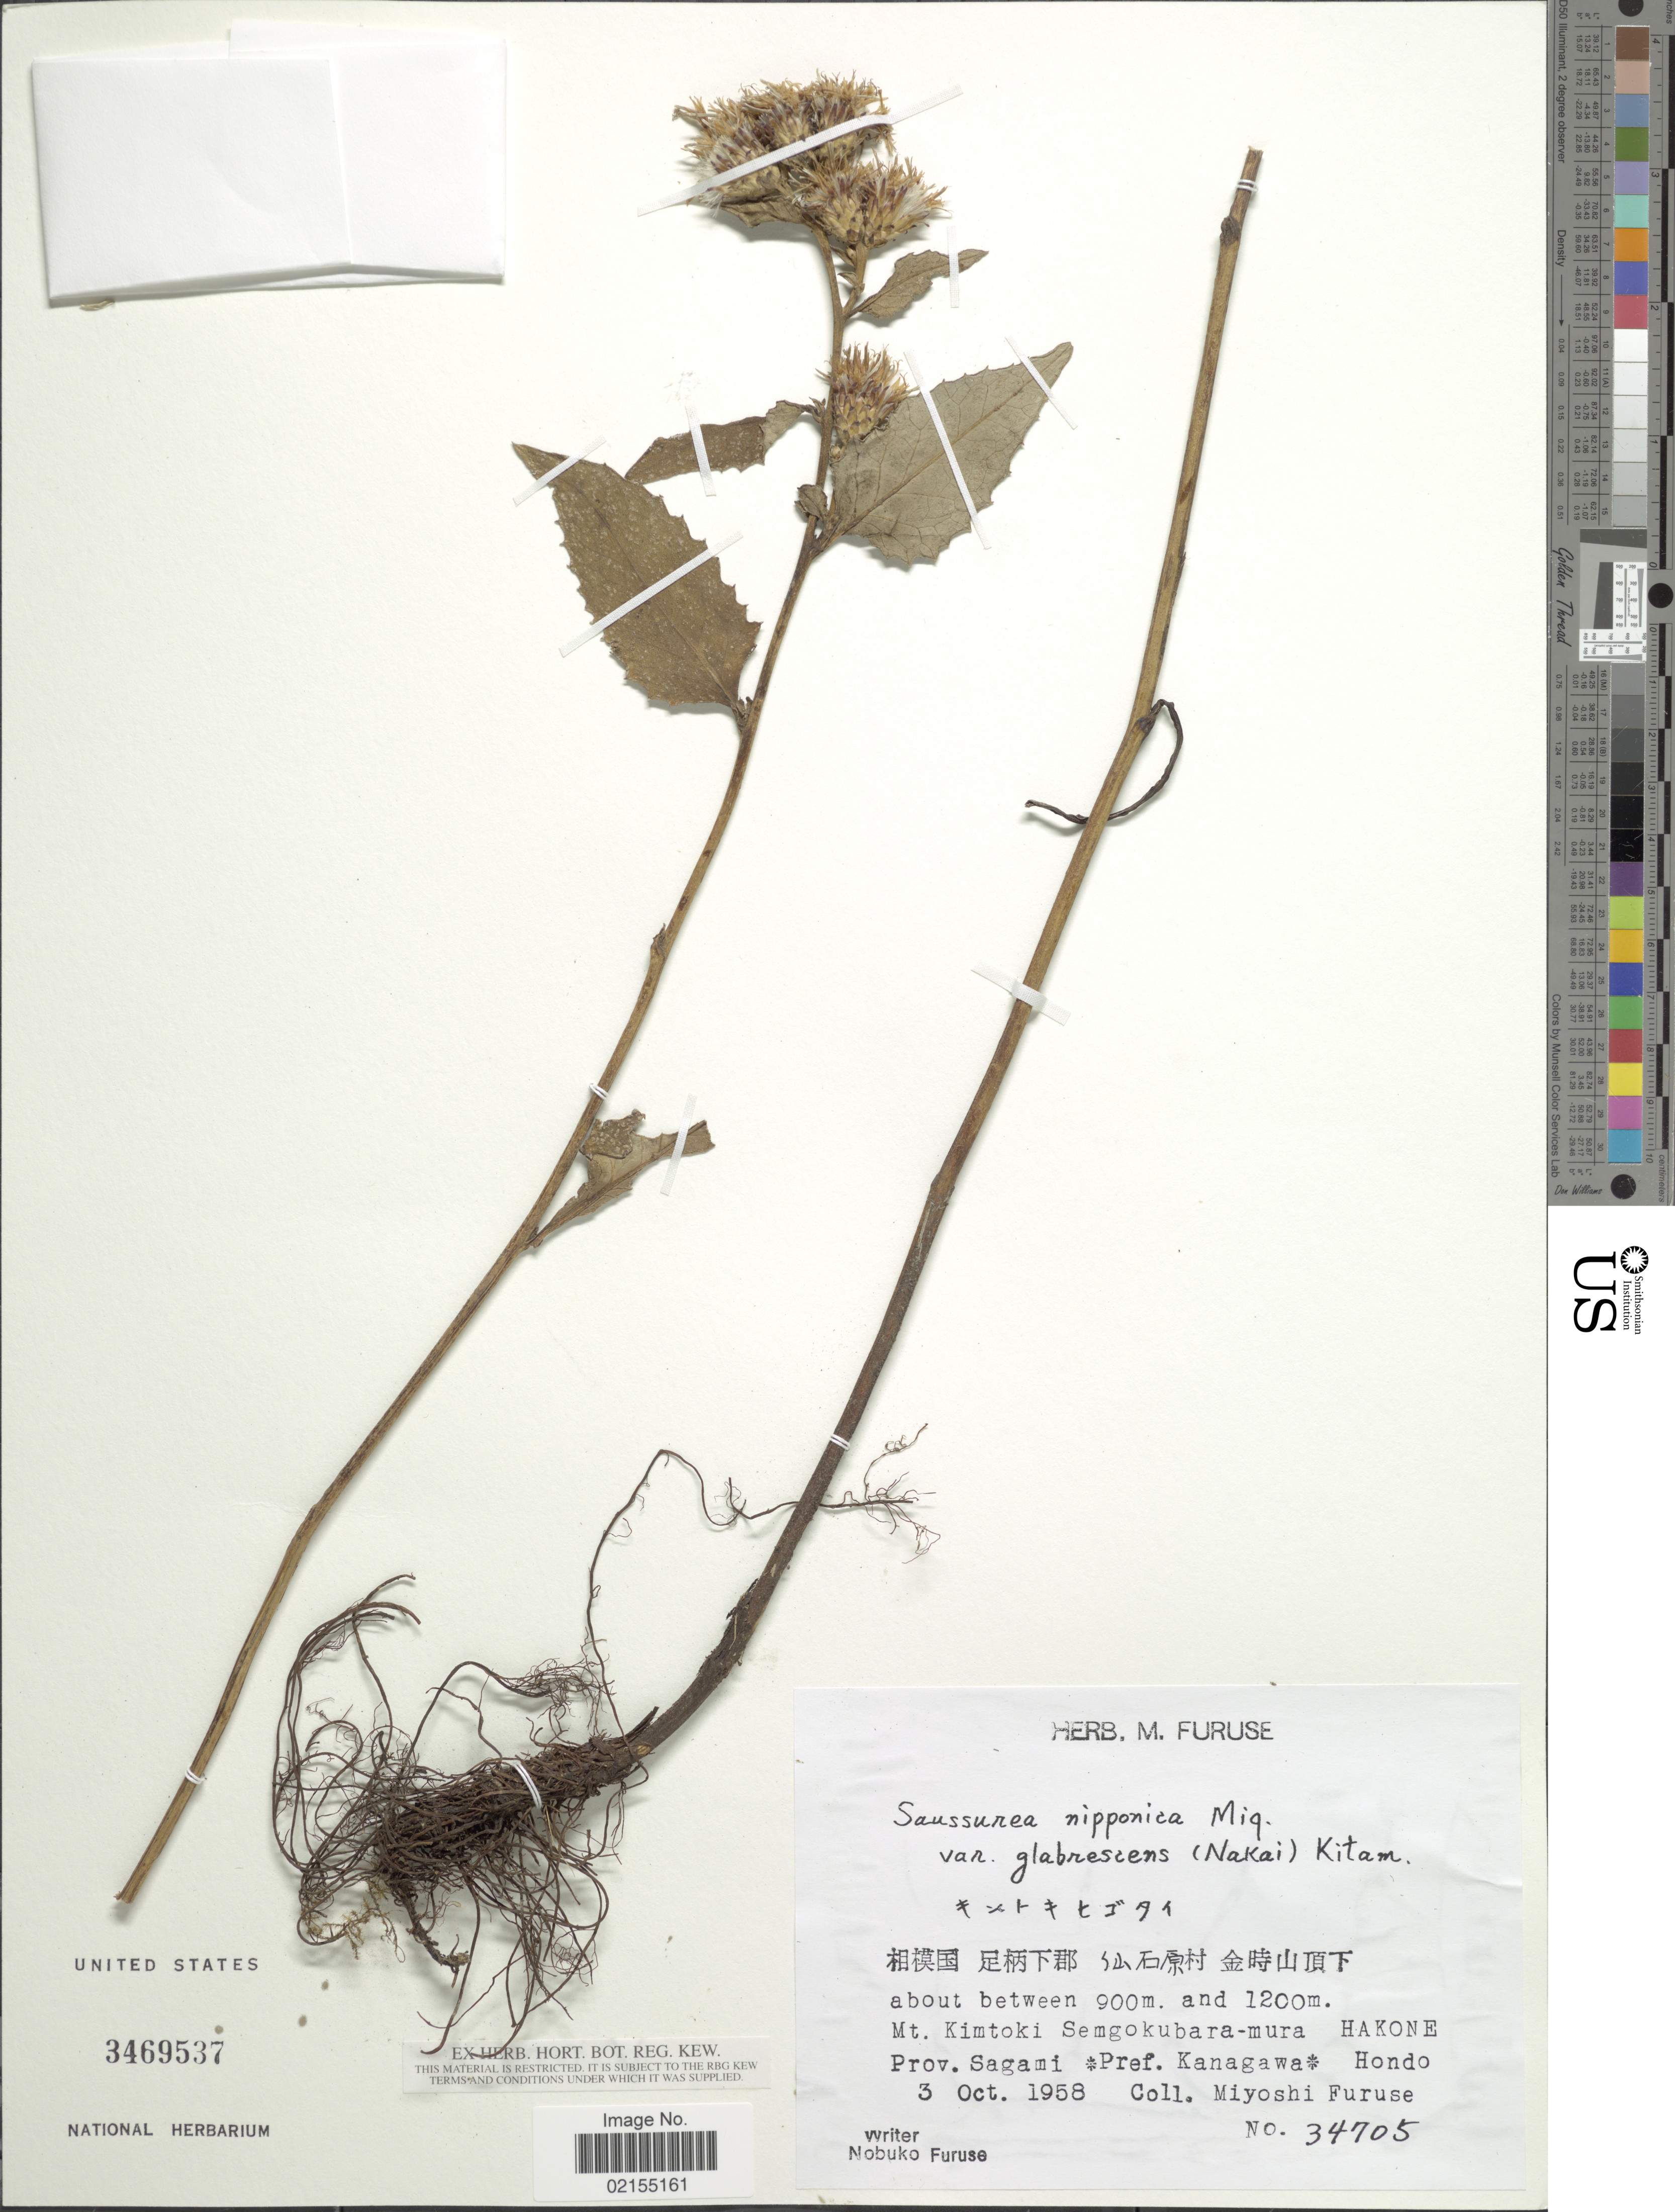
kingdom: Plantae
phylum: Tracheophyta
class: Magnoliopsida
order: Asterales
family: Asteraceae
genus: Saussurea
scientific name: Saussurea nipponica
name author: Miq.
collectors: M. Furuse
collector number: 34705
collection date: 1958-10-03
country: Japan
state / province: Kanagawa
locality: Mt. Kimtoki Semgokubara-mura Hakone, Prov. Sagami, Pref. Kanagawa, Hondo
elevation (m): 900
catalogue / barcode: US 3469537